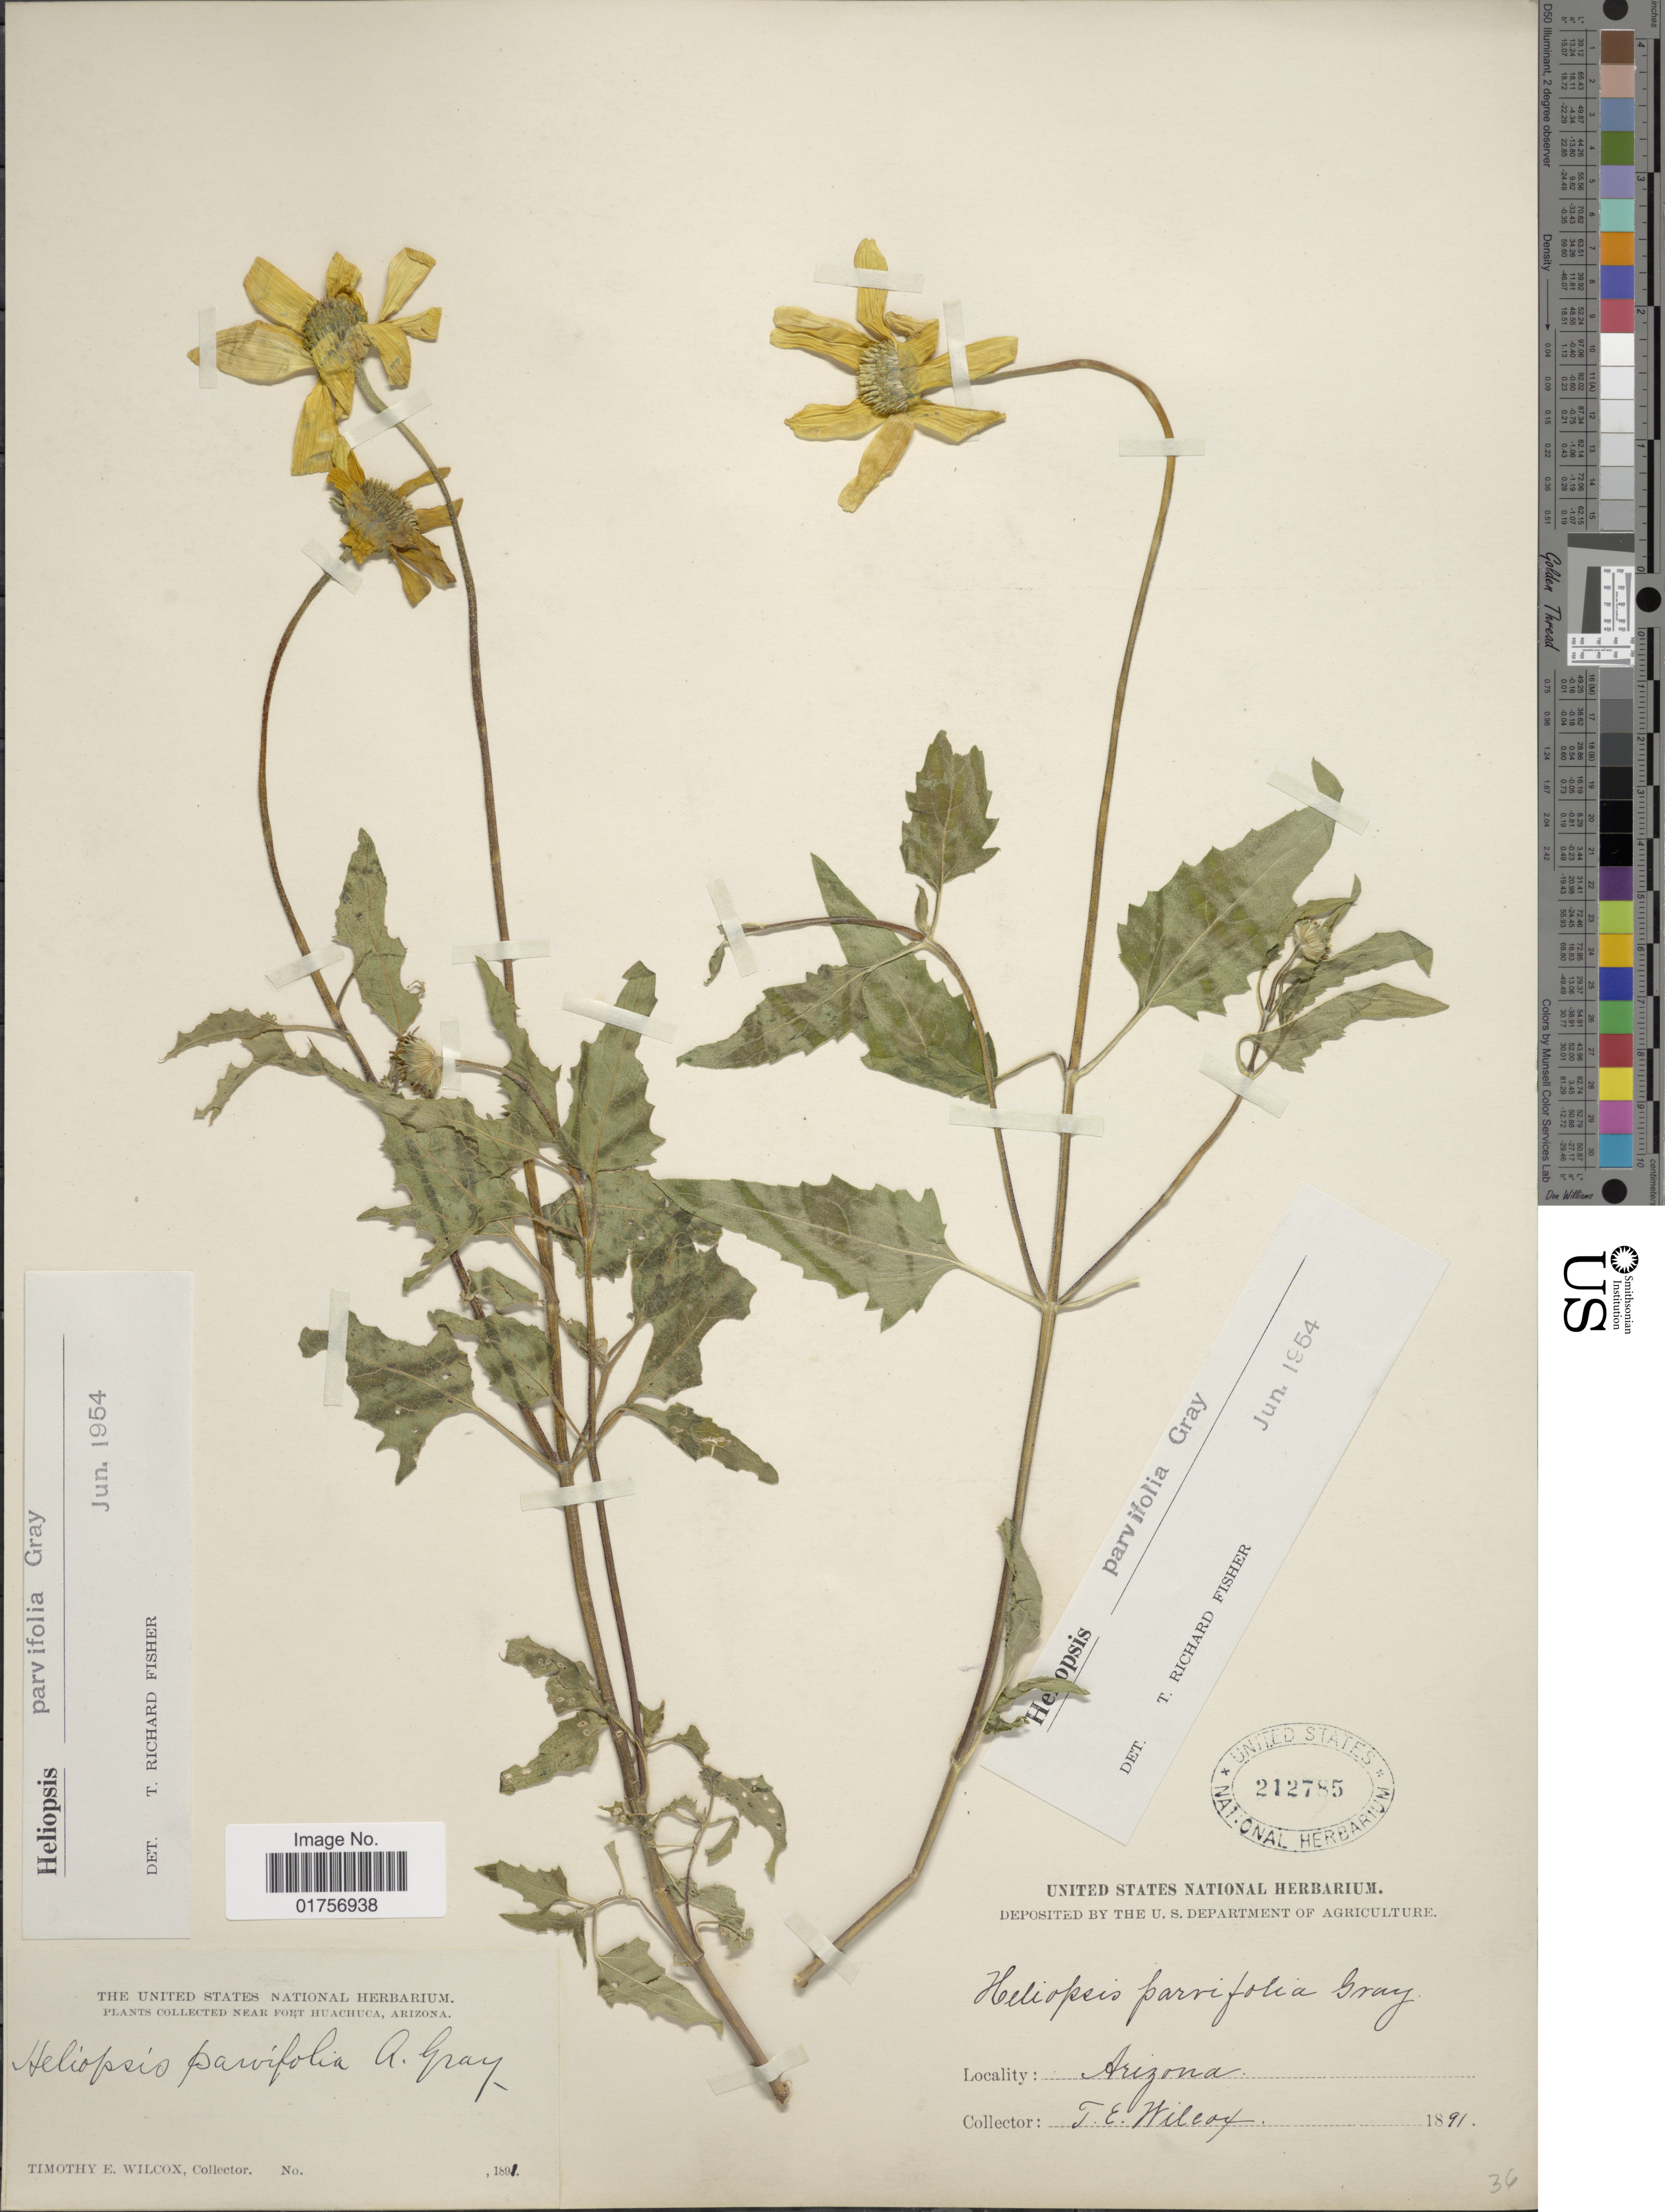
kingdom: Plantae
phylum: Tracheophyta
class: Magnoliopsida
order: Asterales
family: Asteraceae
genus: Heliopsis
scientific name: Heliopsis parvifolia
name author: A. Gray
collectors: T. E. Wilcox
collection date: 1891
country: United States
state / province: Arizona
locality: Near Fort Huachuca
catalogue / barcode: US 212785